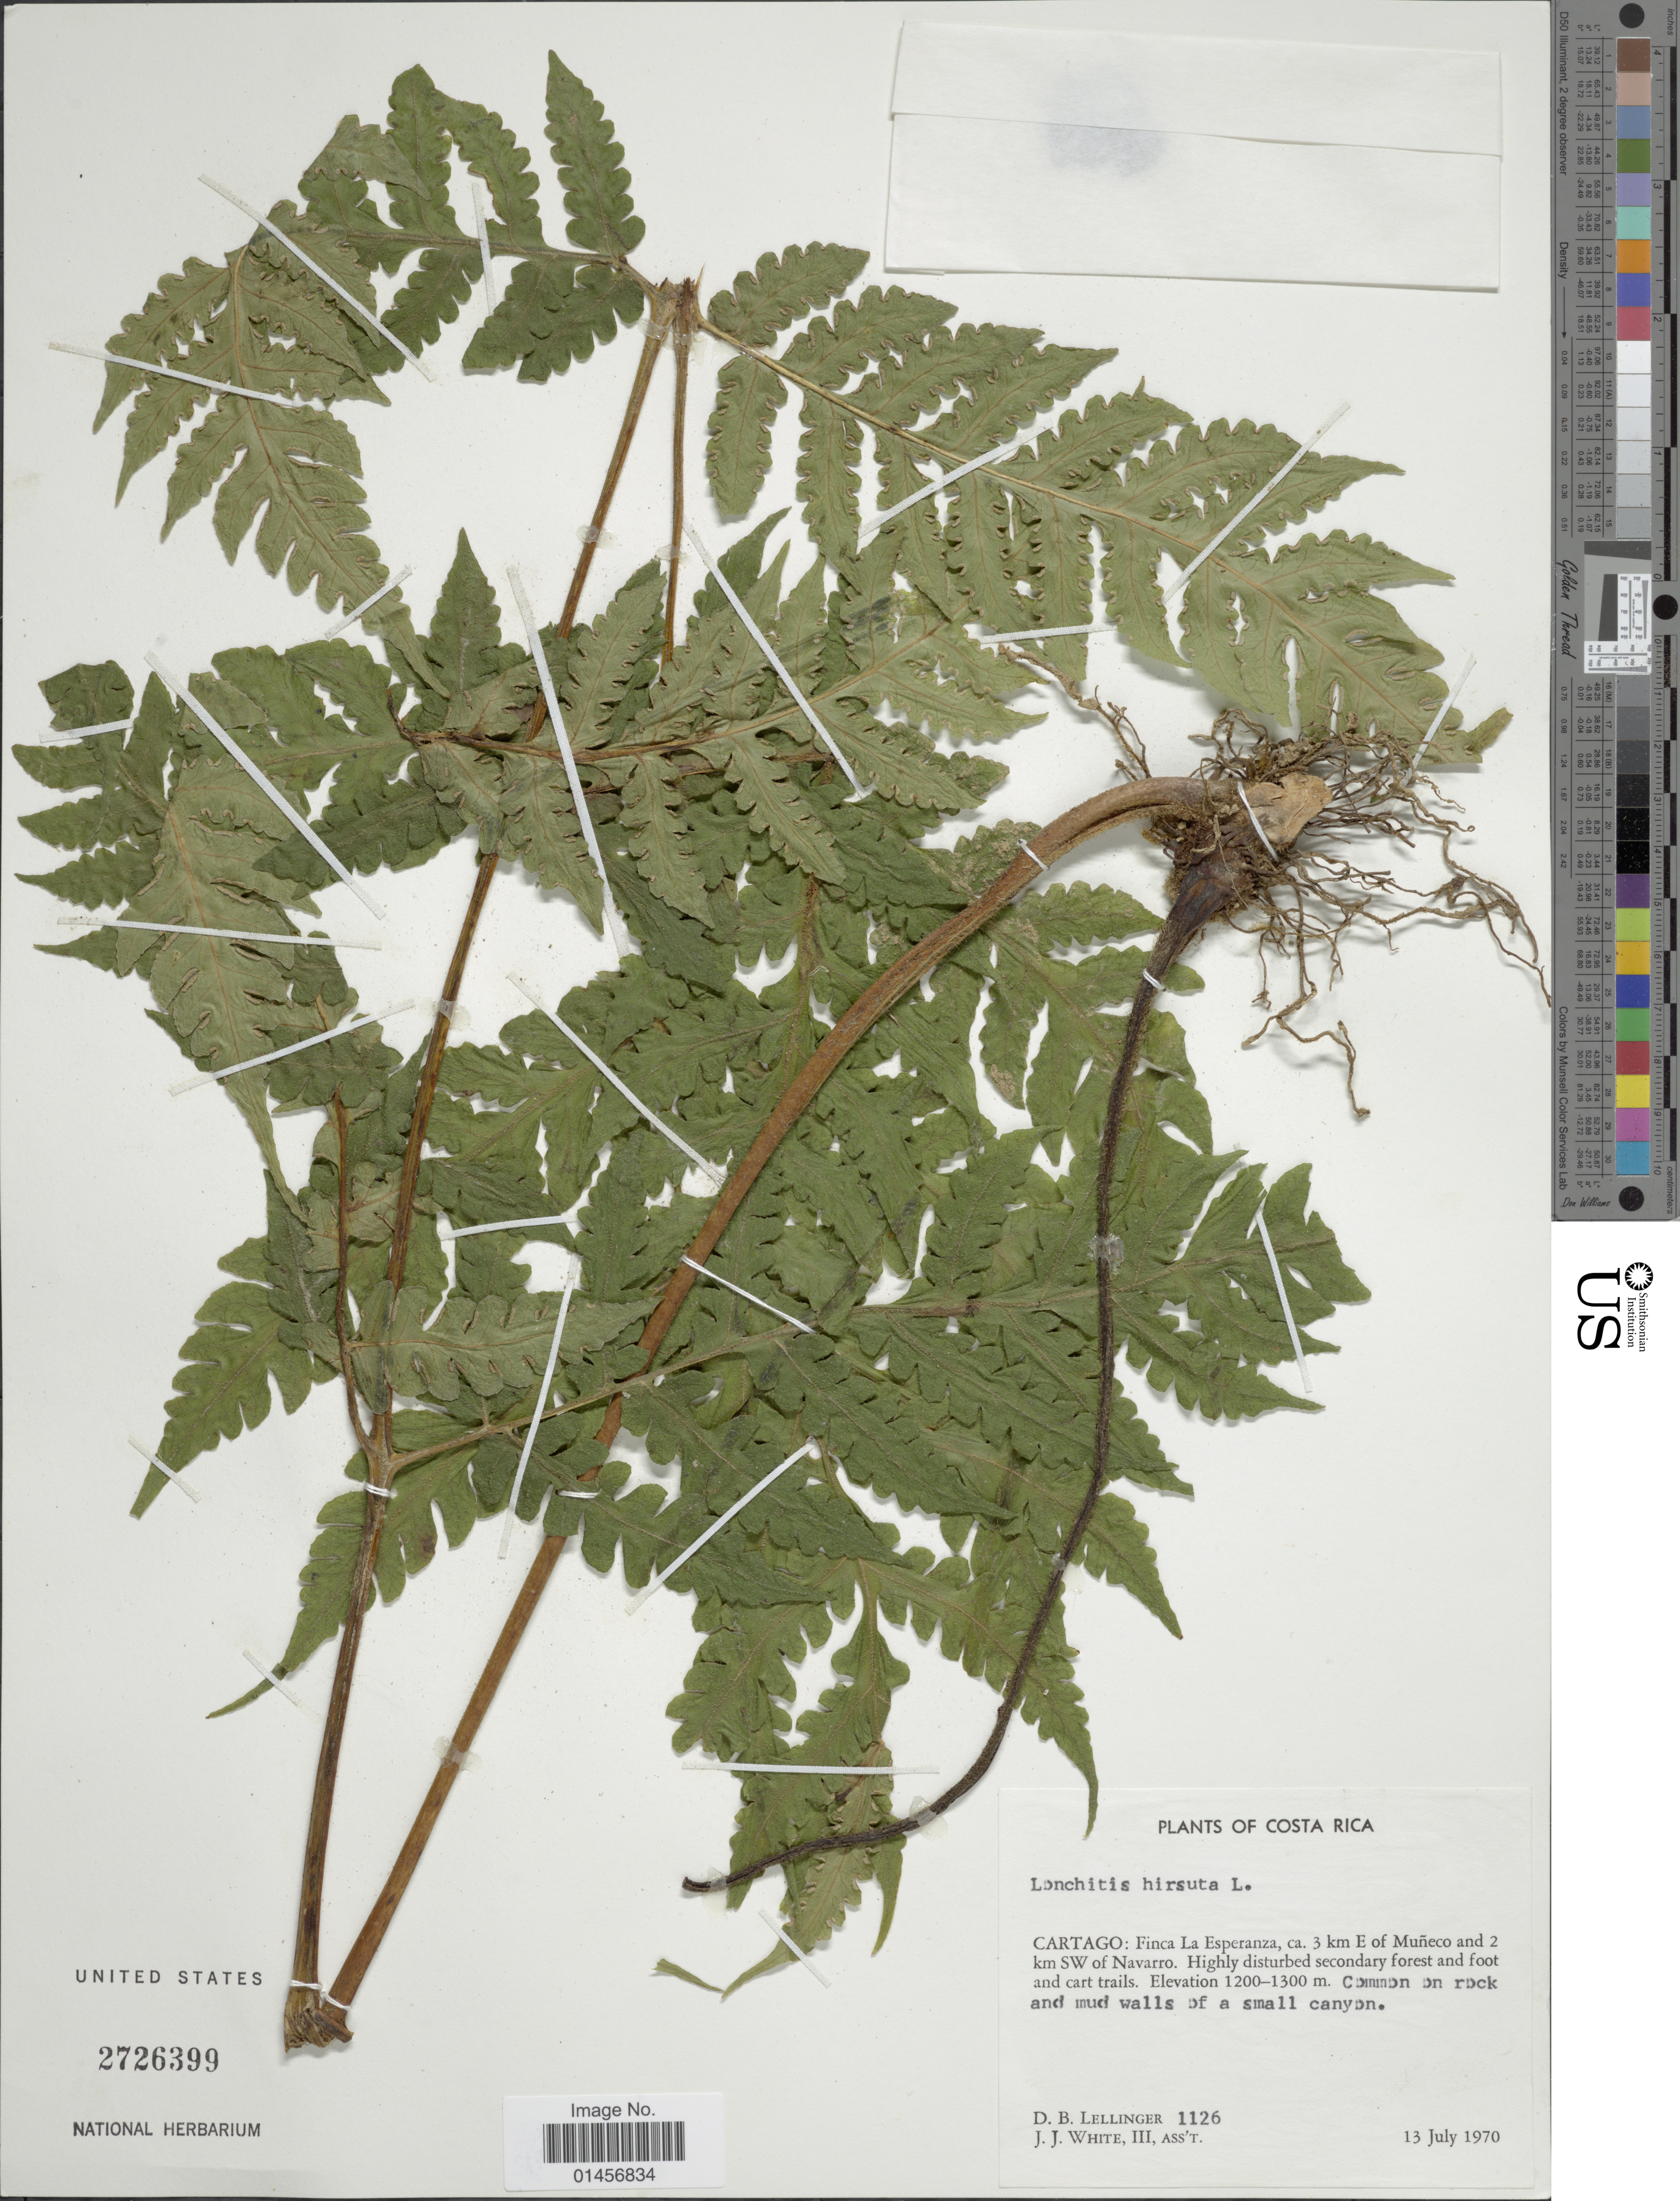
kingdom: Plantae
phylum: Tracheophyta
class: Polypodiopsida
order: Polypodiales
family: Lonchitidaceae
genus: Lonchitis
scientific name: Lonchitis hirsuta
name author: L.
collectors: D. B. Lellinger & J. J. White III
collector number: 1126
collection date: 1970-07-13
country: Costa Rica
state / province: Cartago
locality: Costa Rica, Cartago, Finca La Esperanza ca. 3 km E of Munceo and 2 km SW of Navarro.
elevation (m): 1200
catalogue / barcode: US 2726399